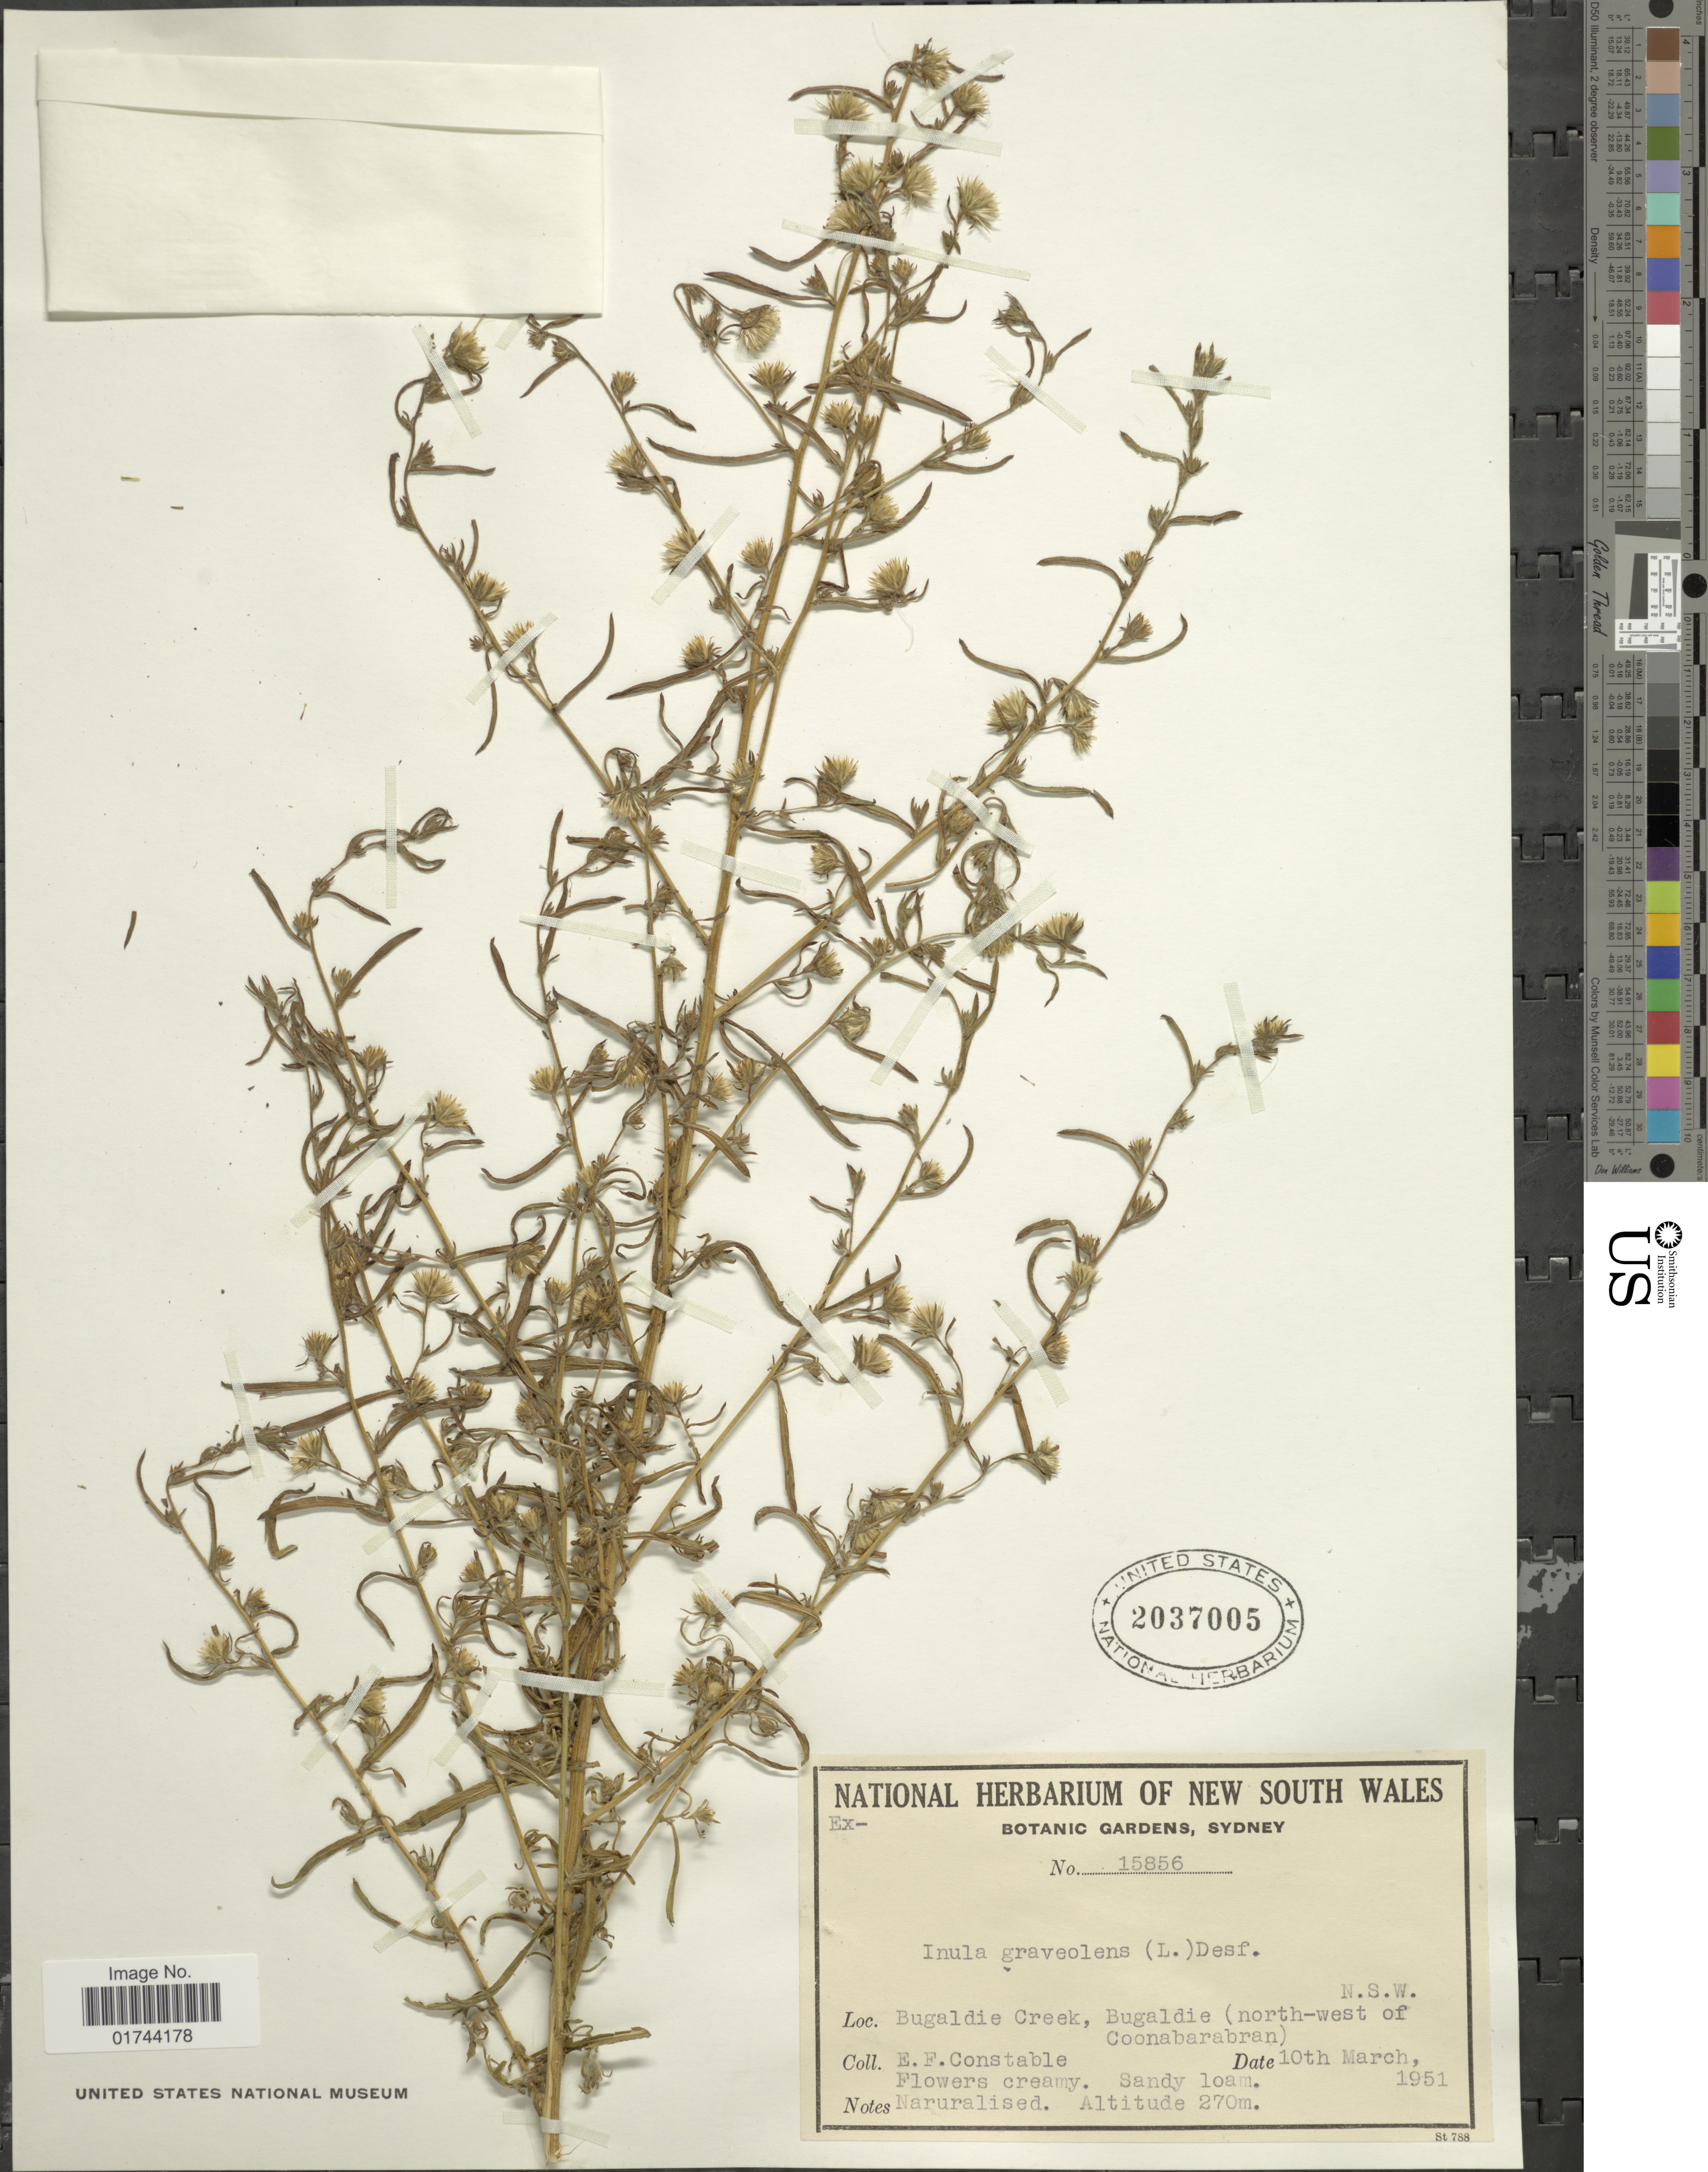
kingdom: Plantae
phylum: Tracheophyta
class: Magnoliopsida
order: Asterales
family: Asteraceae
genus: Inula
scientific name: Inula graveolens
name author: (L.) Desf.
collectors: E. F. Constable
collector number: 15856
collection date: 1951-03-10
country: Australia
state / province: New South Wales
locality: Bugaldie Creek, Bugaldie (north-west of Coonabarabran).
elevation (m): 270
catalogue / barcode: US 2037005